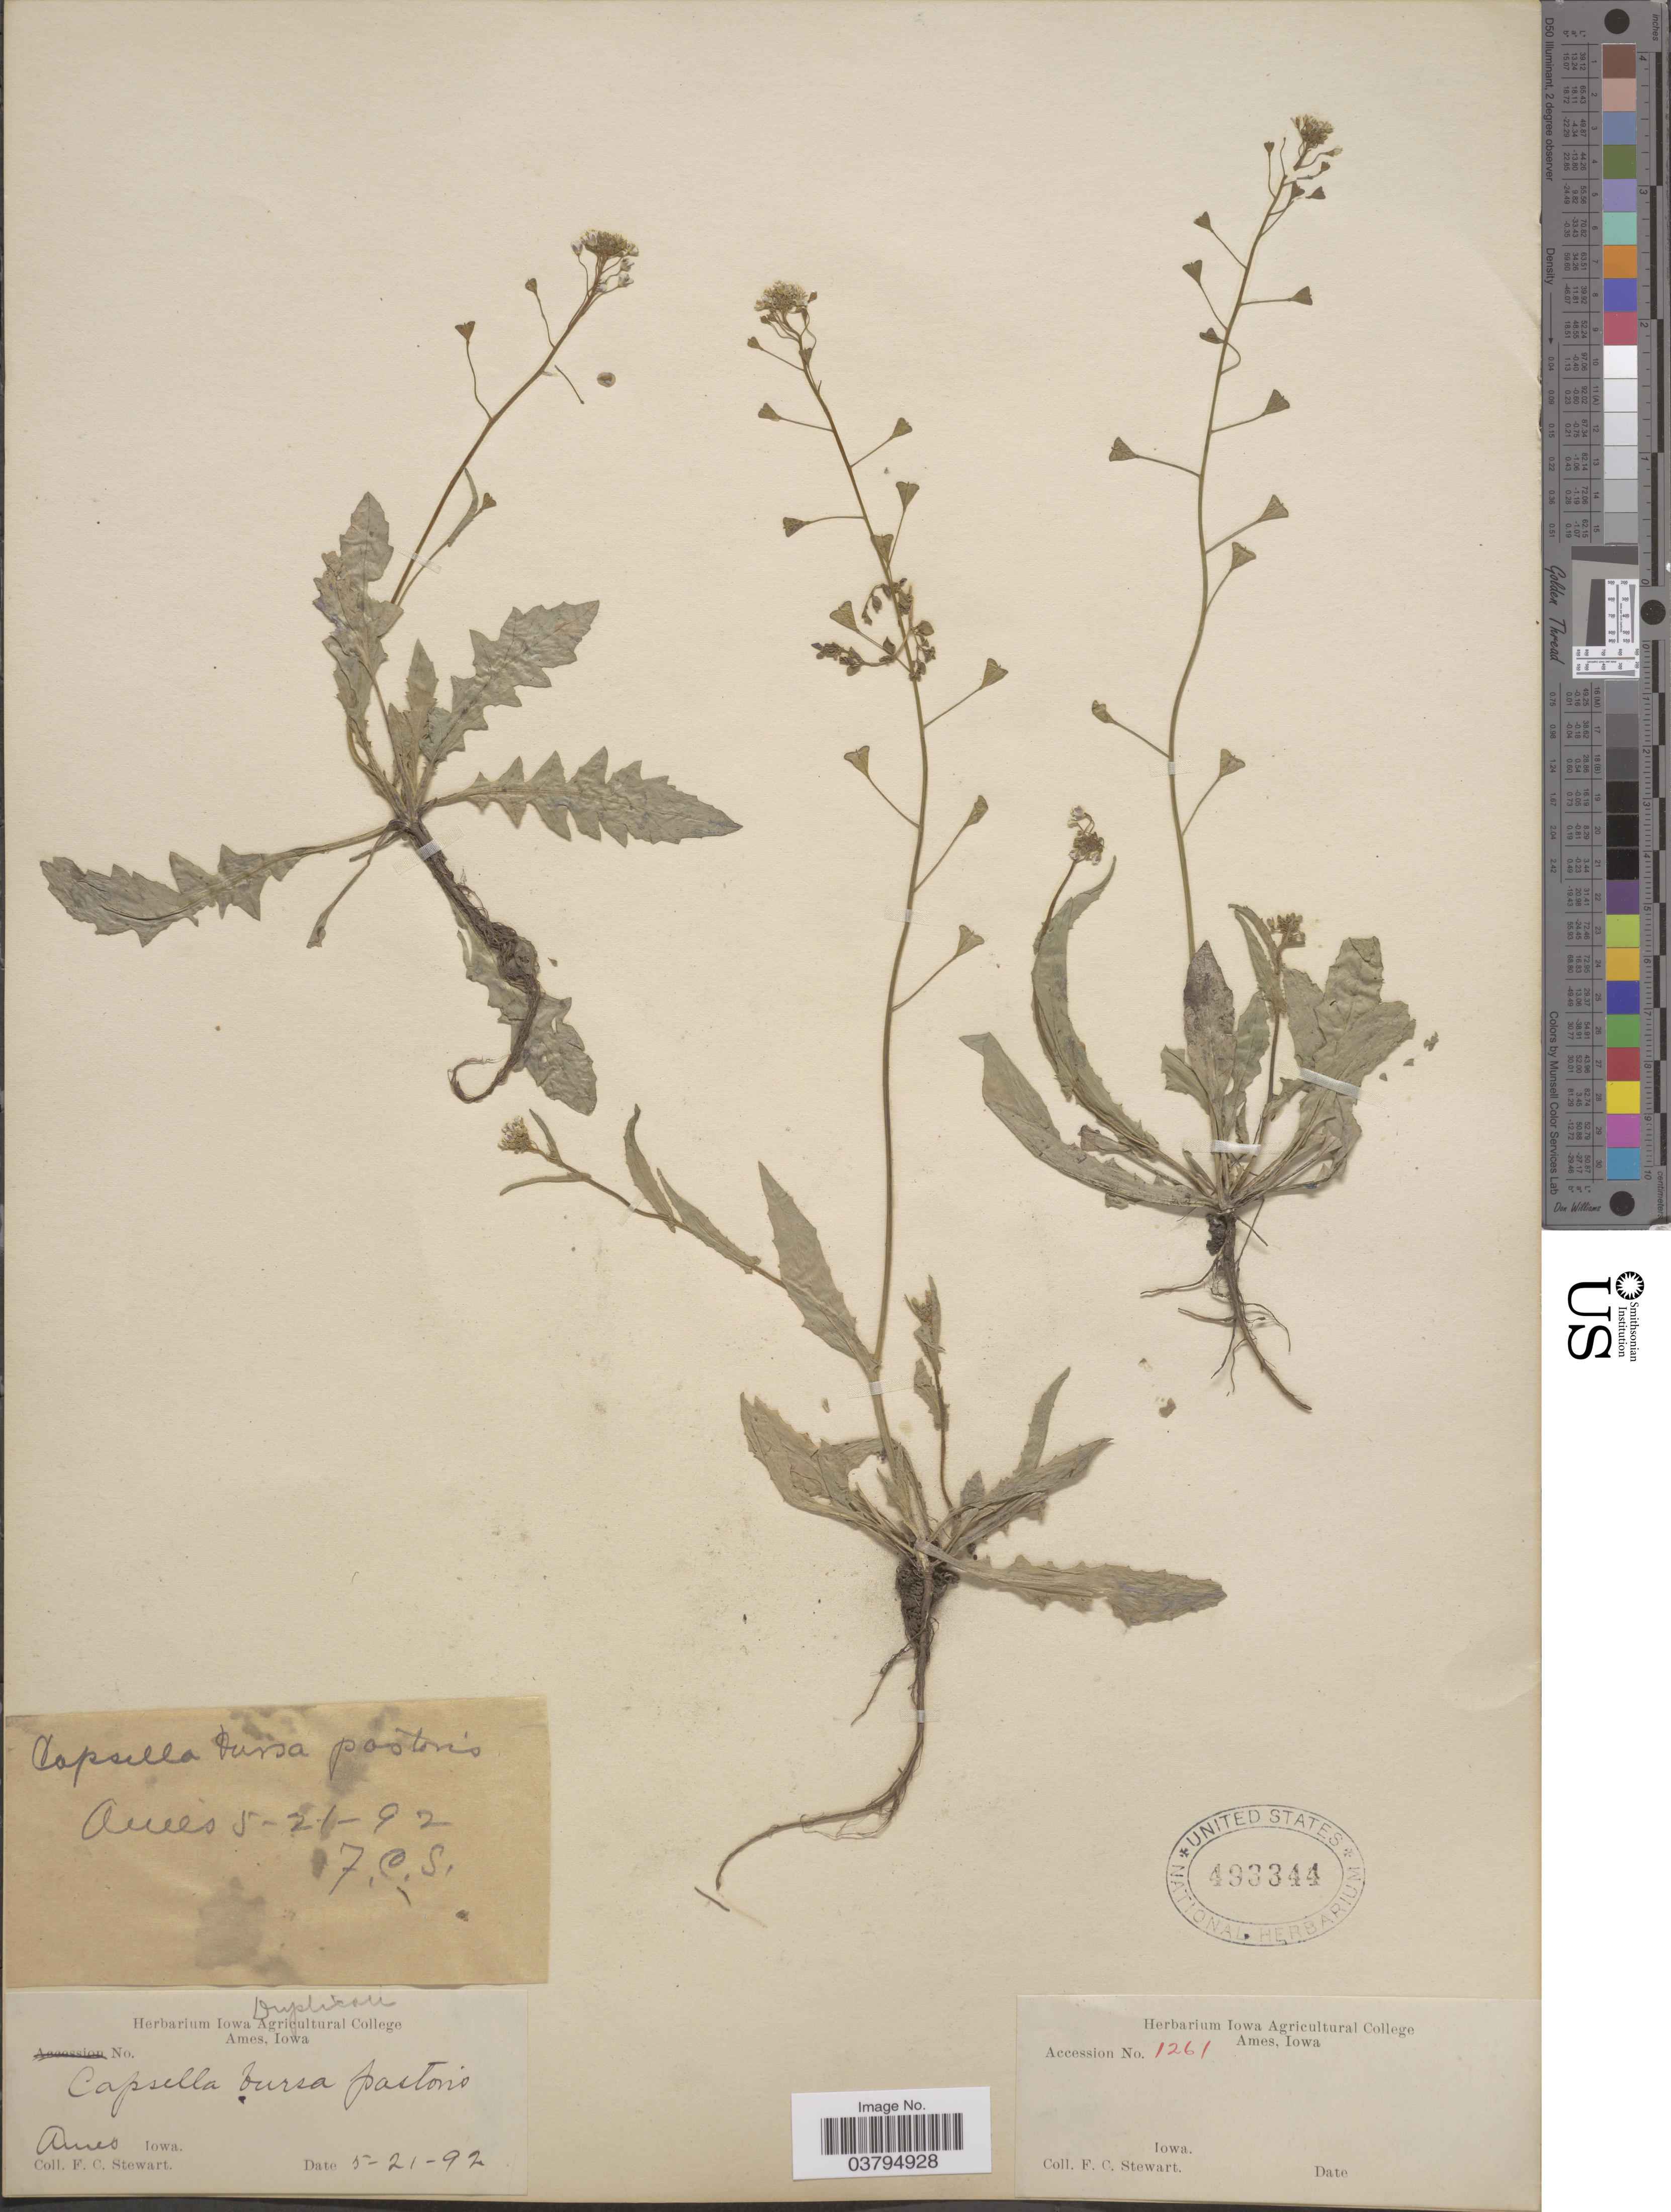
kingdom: Plantae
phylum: Tracheophyta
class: Magnoliopsida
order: Brassicales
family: Brassicaceae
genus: Capsella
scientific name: Capsella bursa-pastoris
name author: (L.) Medik.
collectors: F.C. Stewart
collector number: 1261?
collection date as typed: Transcribed d/m/y: 21/5/92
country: United States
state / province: Iowa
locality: Ames.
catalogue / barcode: US 493344